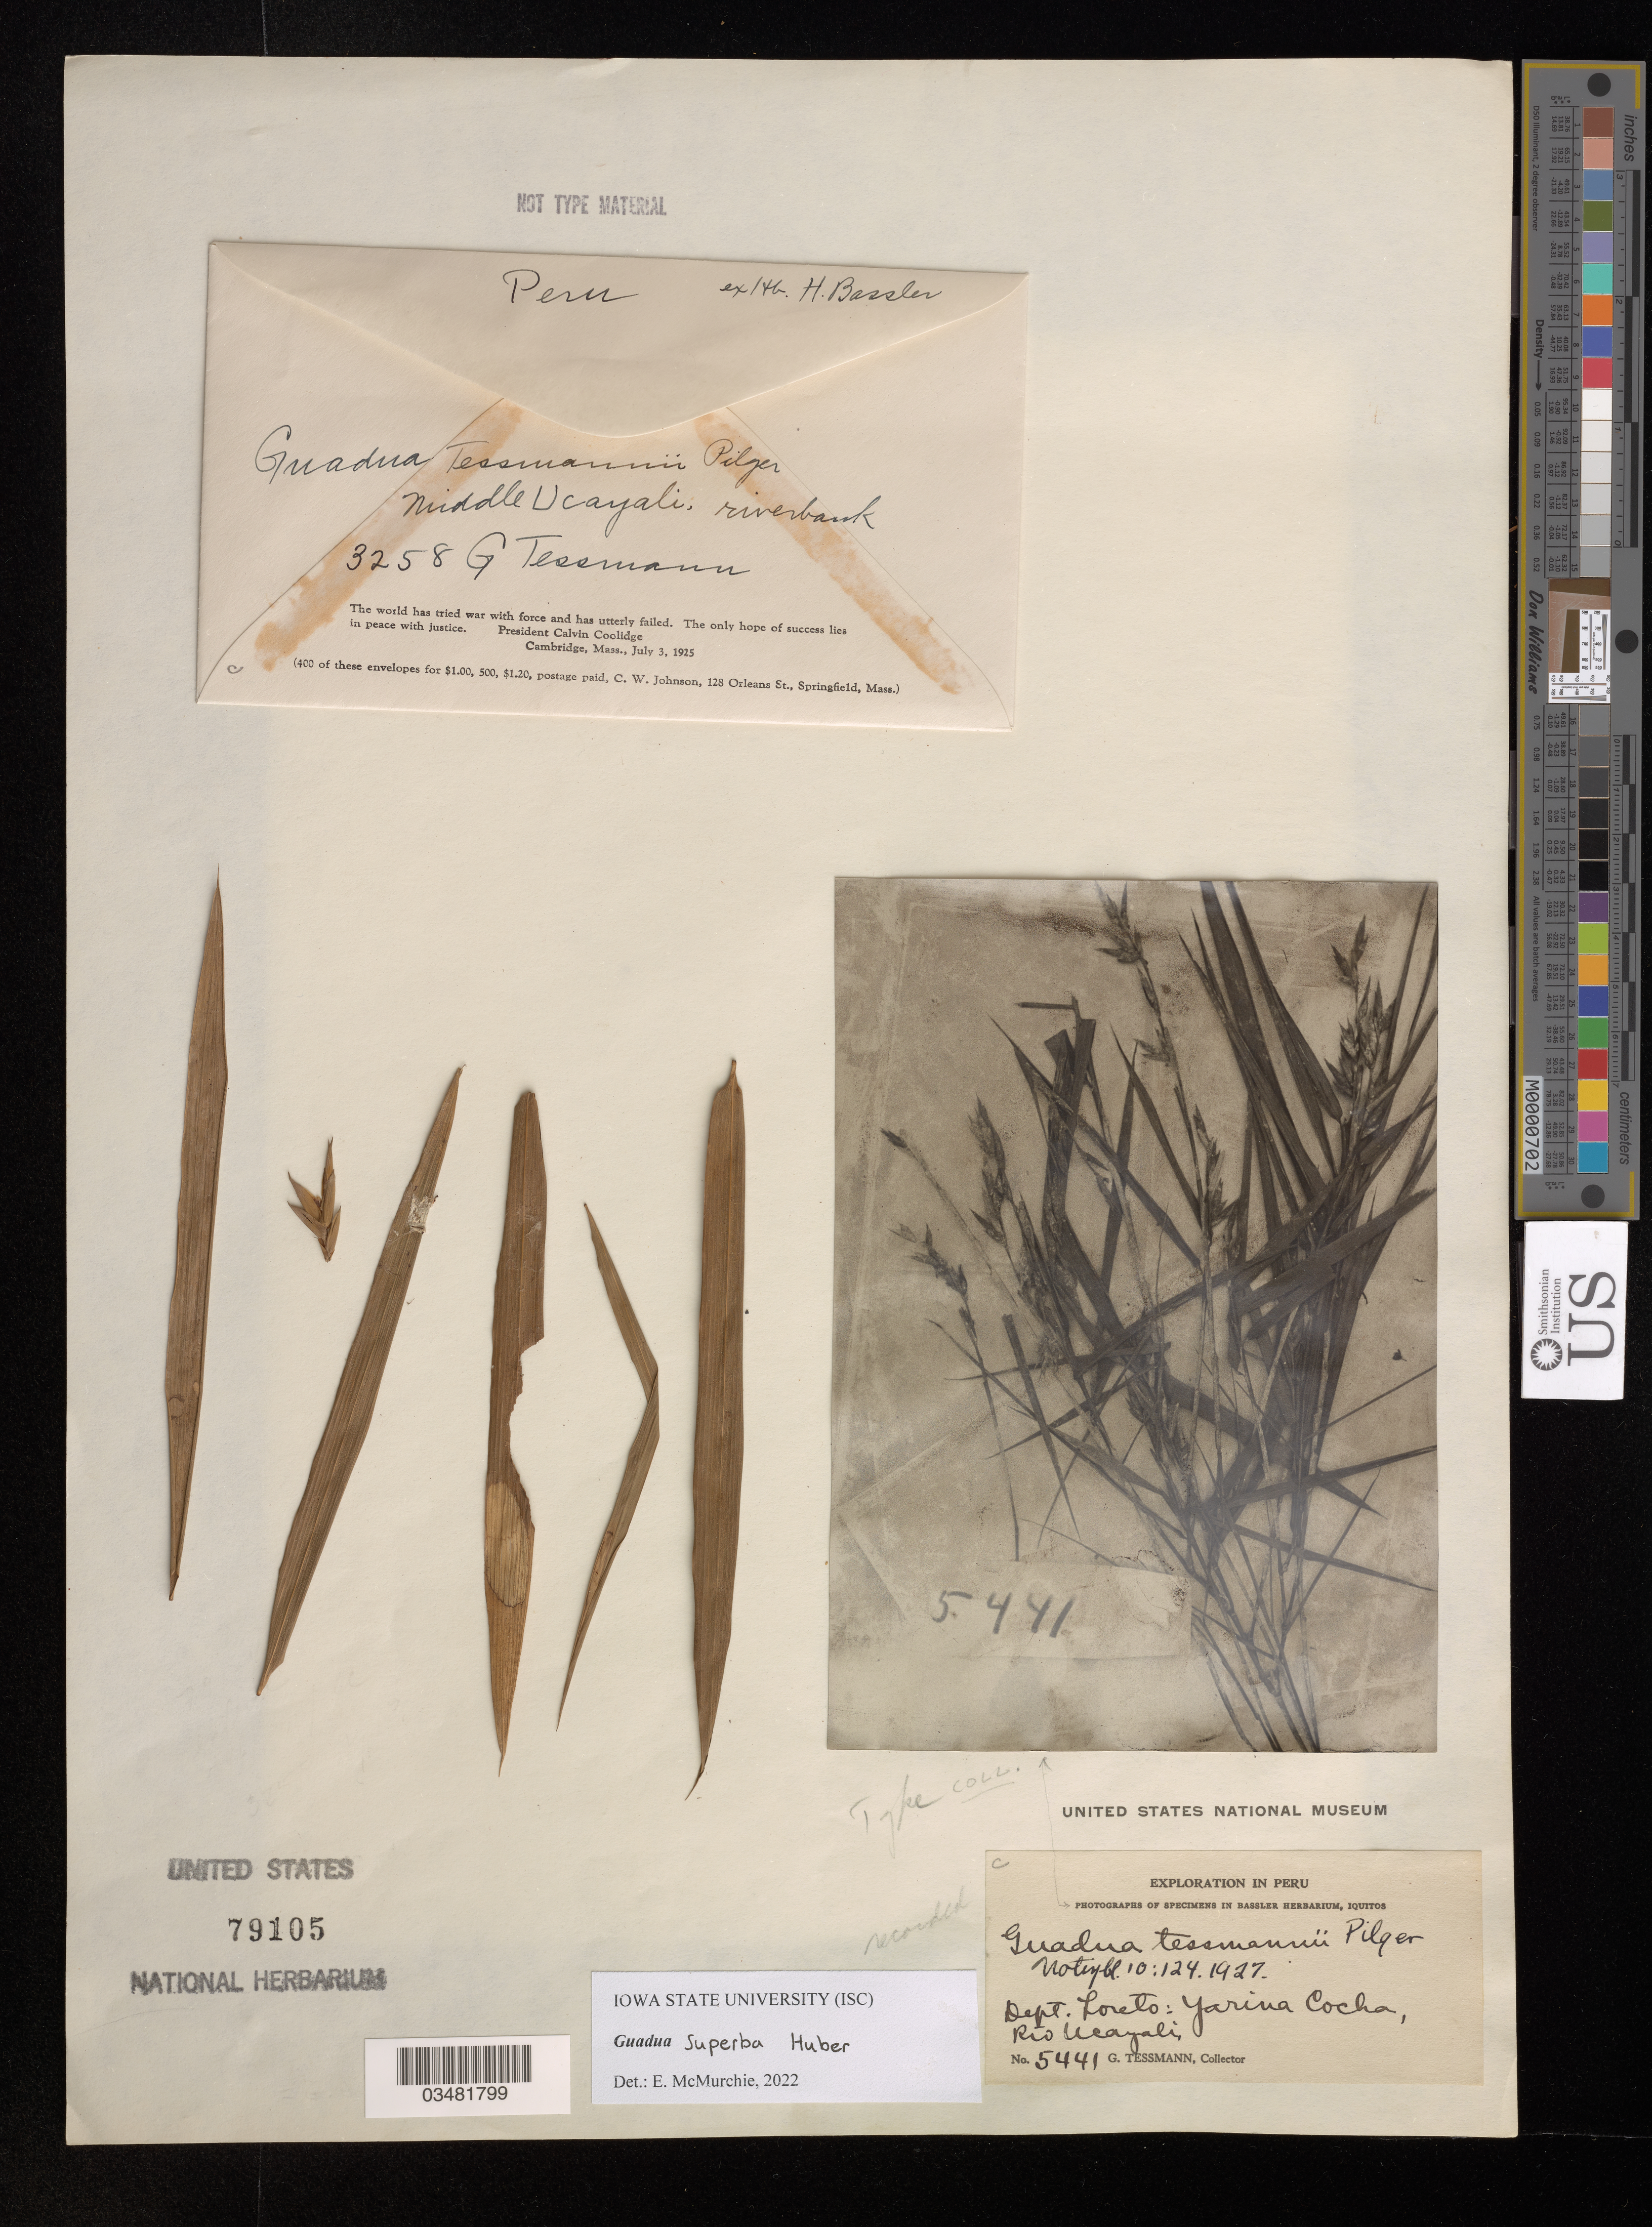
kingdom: Plantae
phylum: Tracheophyta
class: Liliopsida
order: Poales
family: Poaceae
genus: Guadua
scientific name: Guadua superba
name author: Huber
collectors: G. Tessmann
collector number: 3258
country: Peru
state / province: Ucayali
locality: Middle Ucayali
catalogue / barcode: US 79105